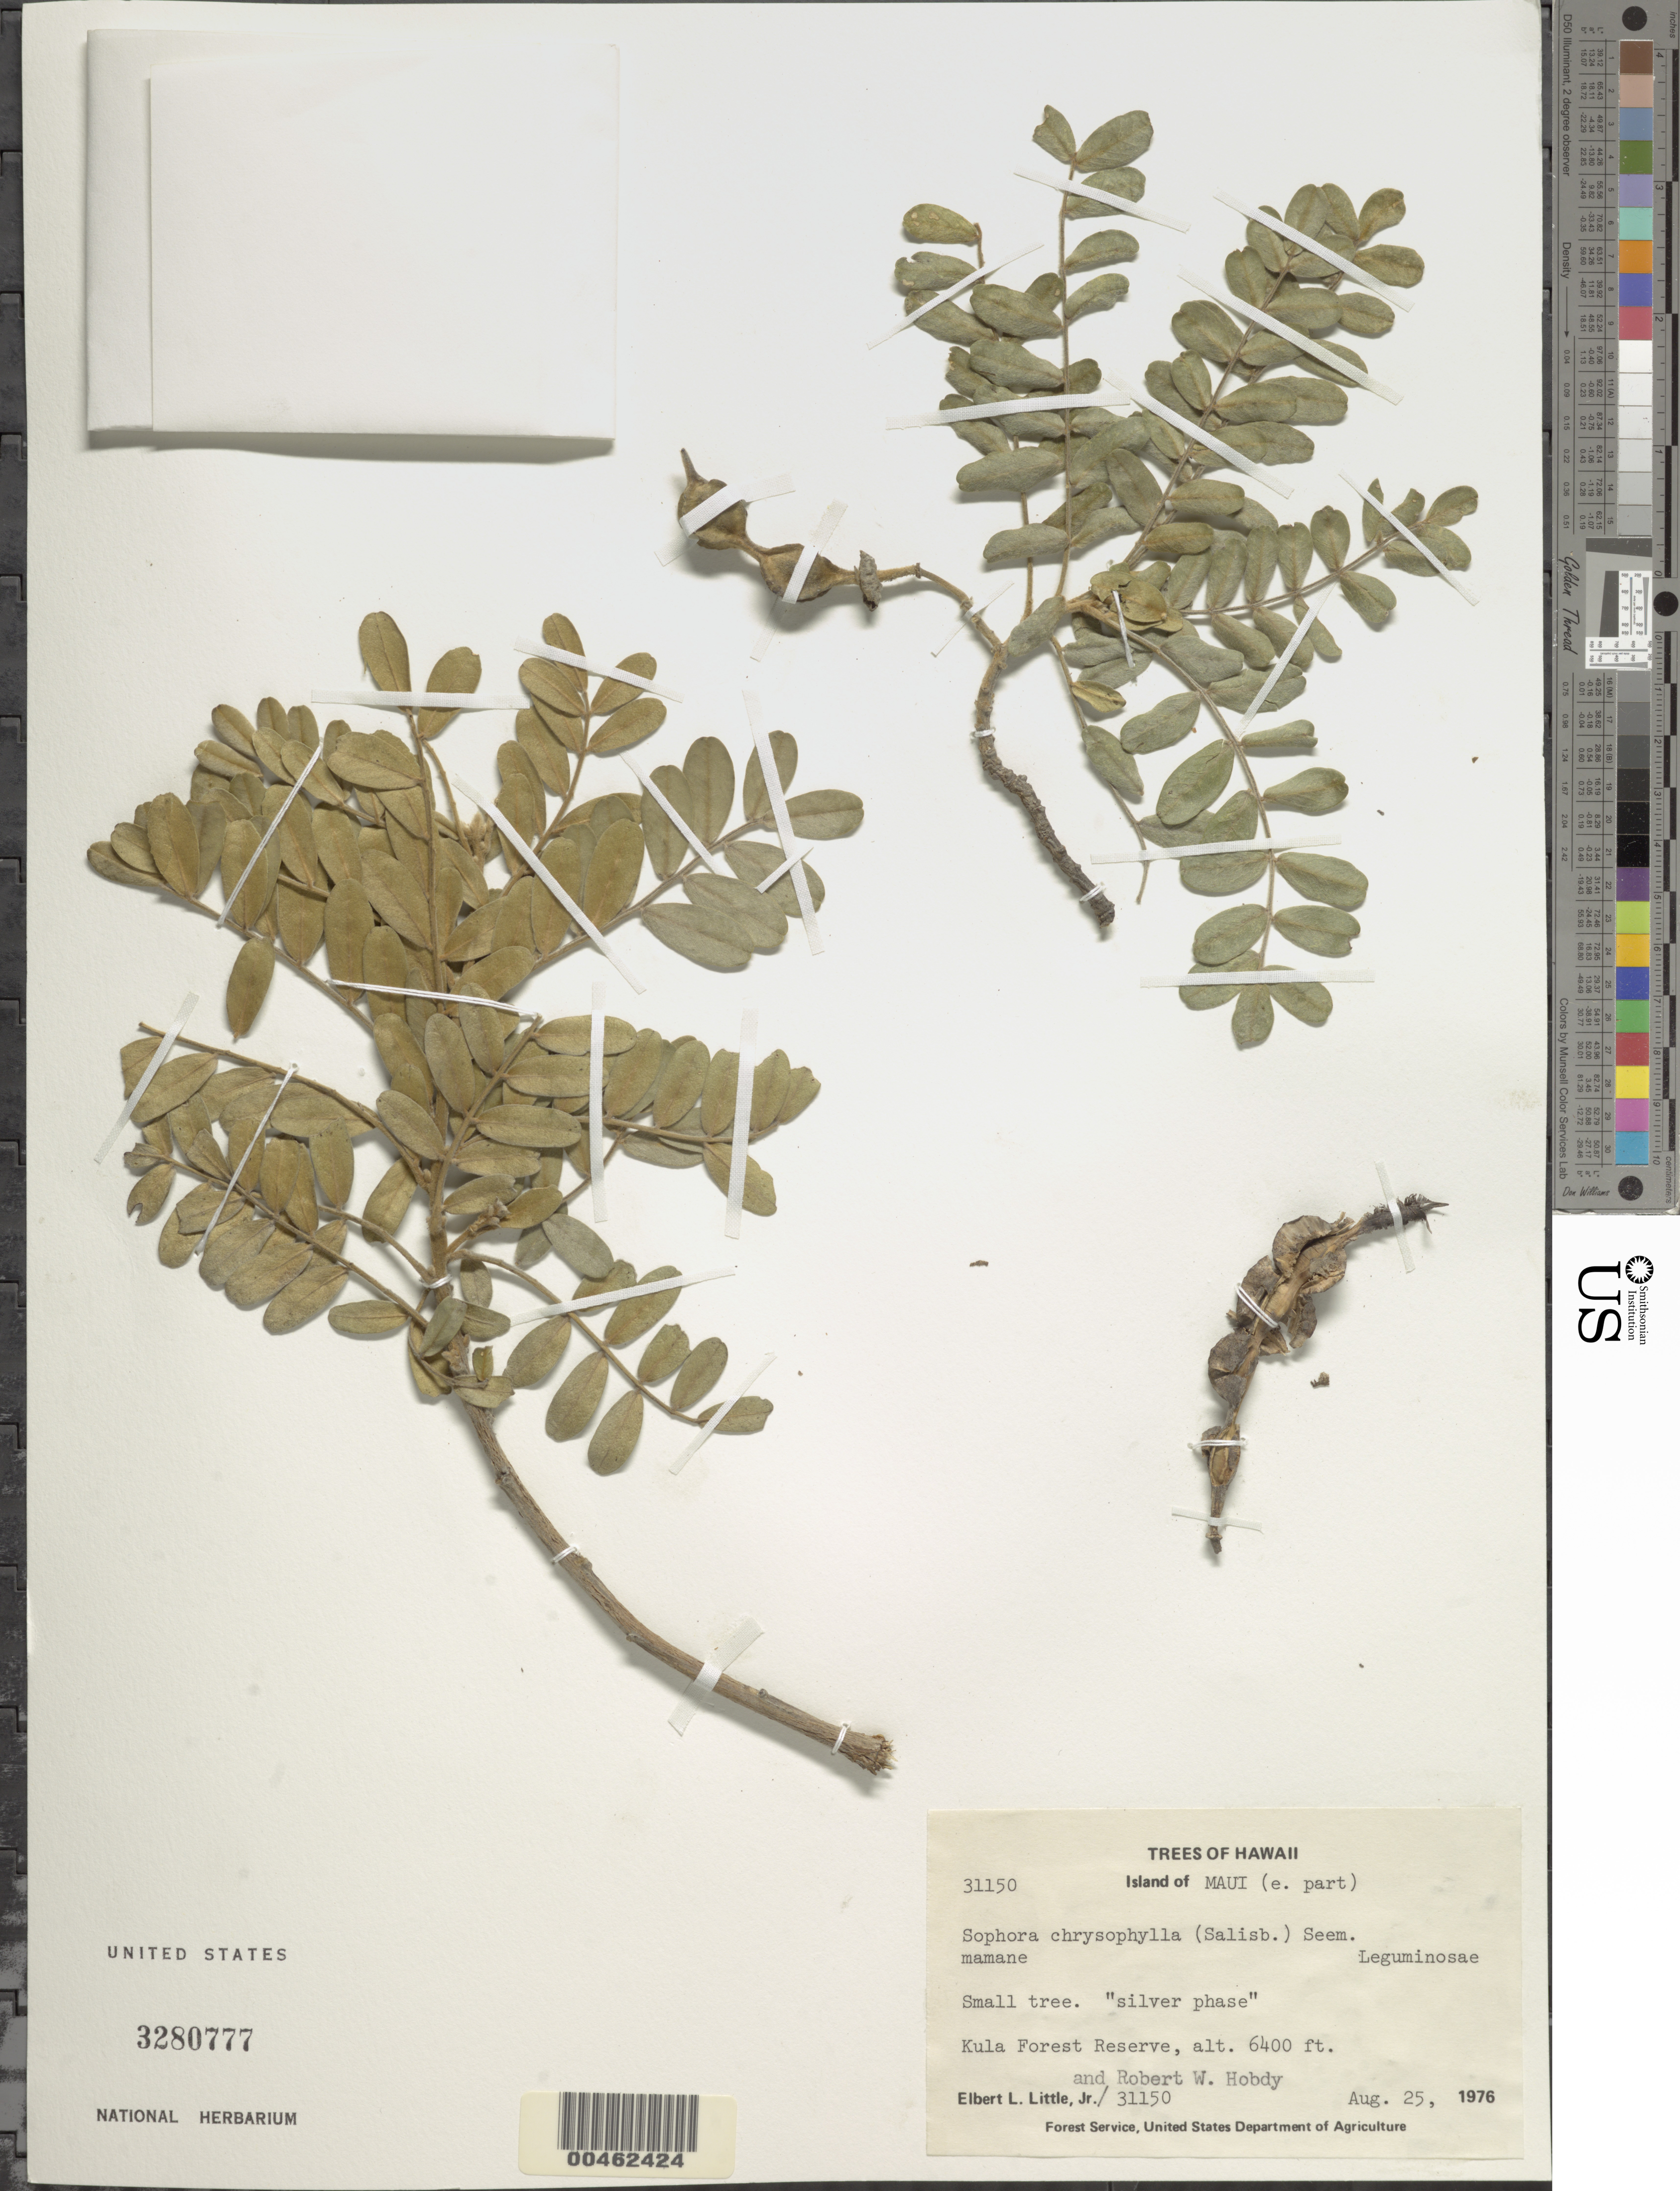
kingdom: Plantae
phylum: Tracheophyta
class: Magnoliopsida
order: Fabales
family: Fabaceae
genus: Sophora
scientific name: Sophora chrysophylla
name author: (Salisb.) Seem.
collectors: E. L. Little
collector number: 31150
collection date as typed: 25 Aug 1976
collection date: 1976-08-25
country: United States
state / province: Hawaii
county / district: Maui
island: Maui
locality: E part of Maui, Kula Forest Reserve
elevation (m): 1951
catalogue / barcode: US 3280777